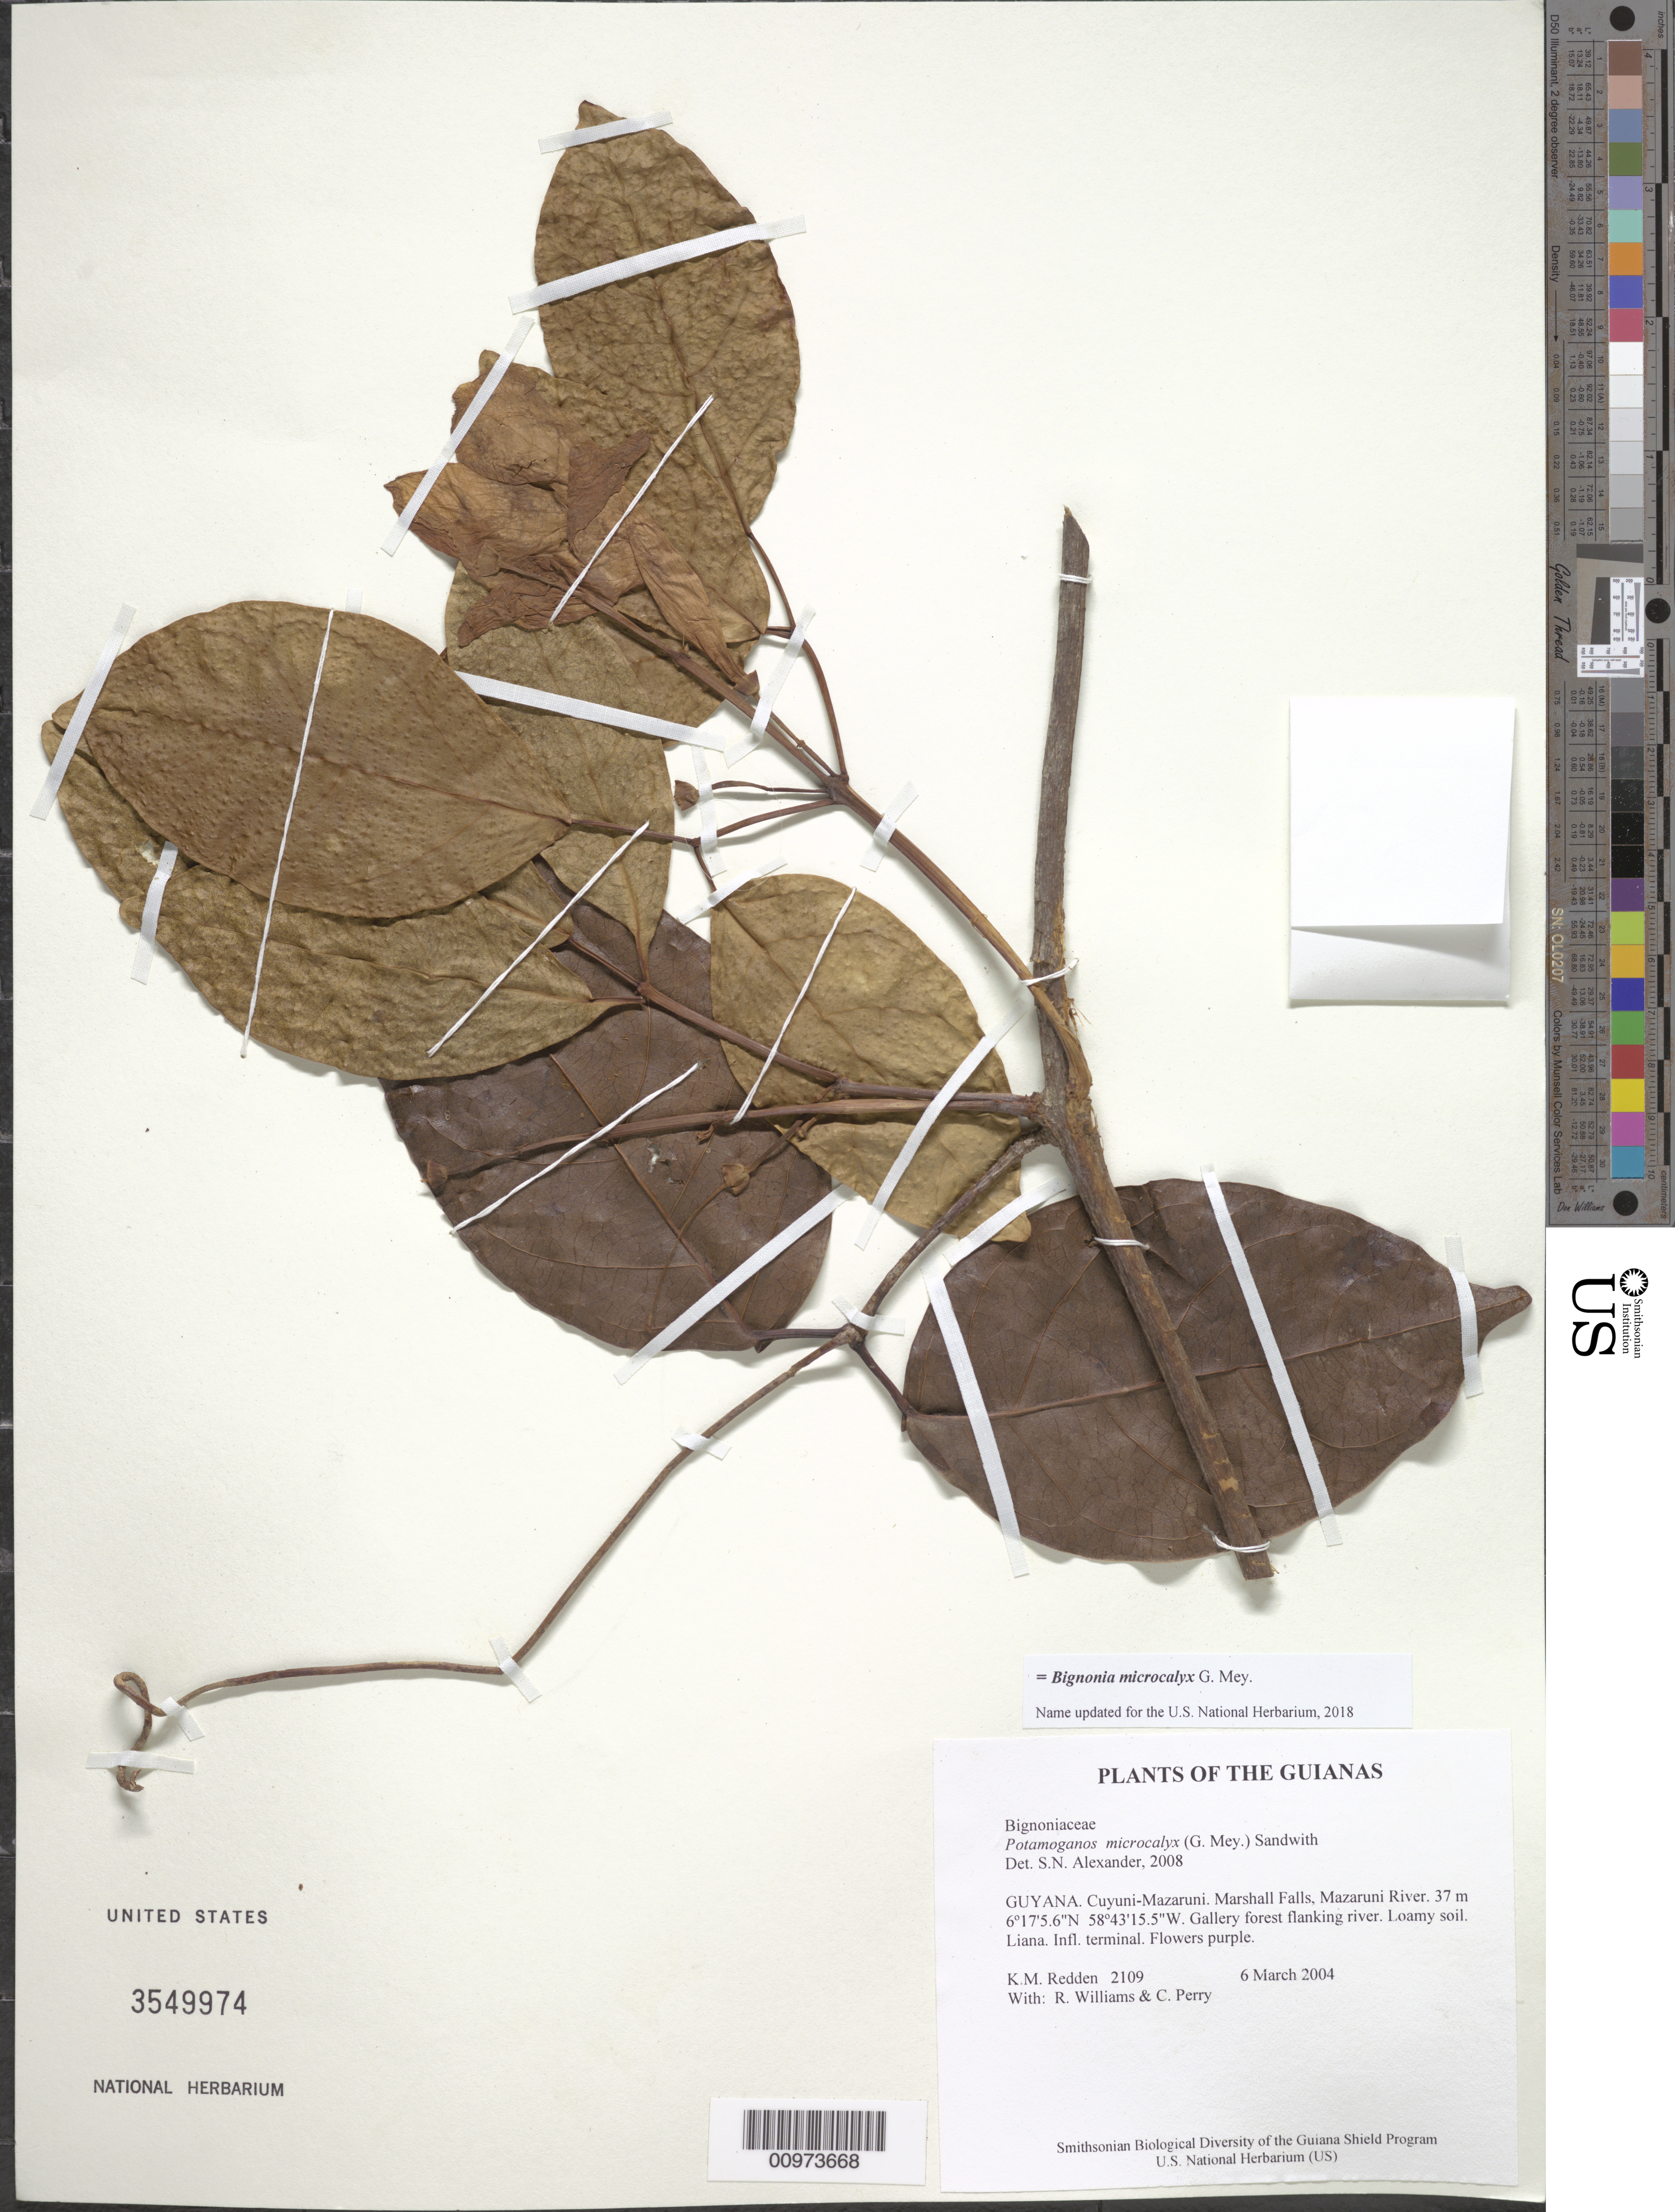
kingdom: Plantae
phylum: Tracheophyta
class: Magnoliopsida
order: Lamiales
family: Bignoniaceae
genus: Bignonia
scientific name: Bignonia microcalyx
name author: G. Mey.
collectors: K. M. Redden, R. Williams & C. Perry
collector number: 2109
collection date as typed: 6 March 2004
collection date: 2004-03-06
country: Guyana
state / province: Cuyuni-Mazaruni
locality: Marshall Falls, Mazaruni River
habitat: Gallery forest flanking river. Loamy soil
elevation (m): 37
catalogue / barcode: US 3549974